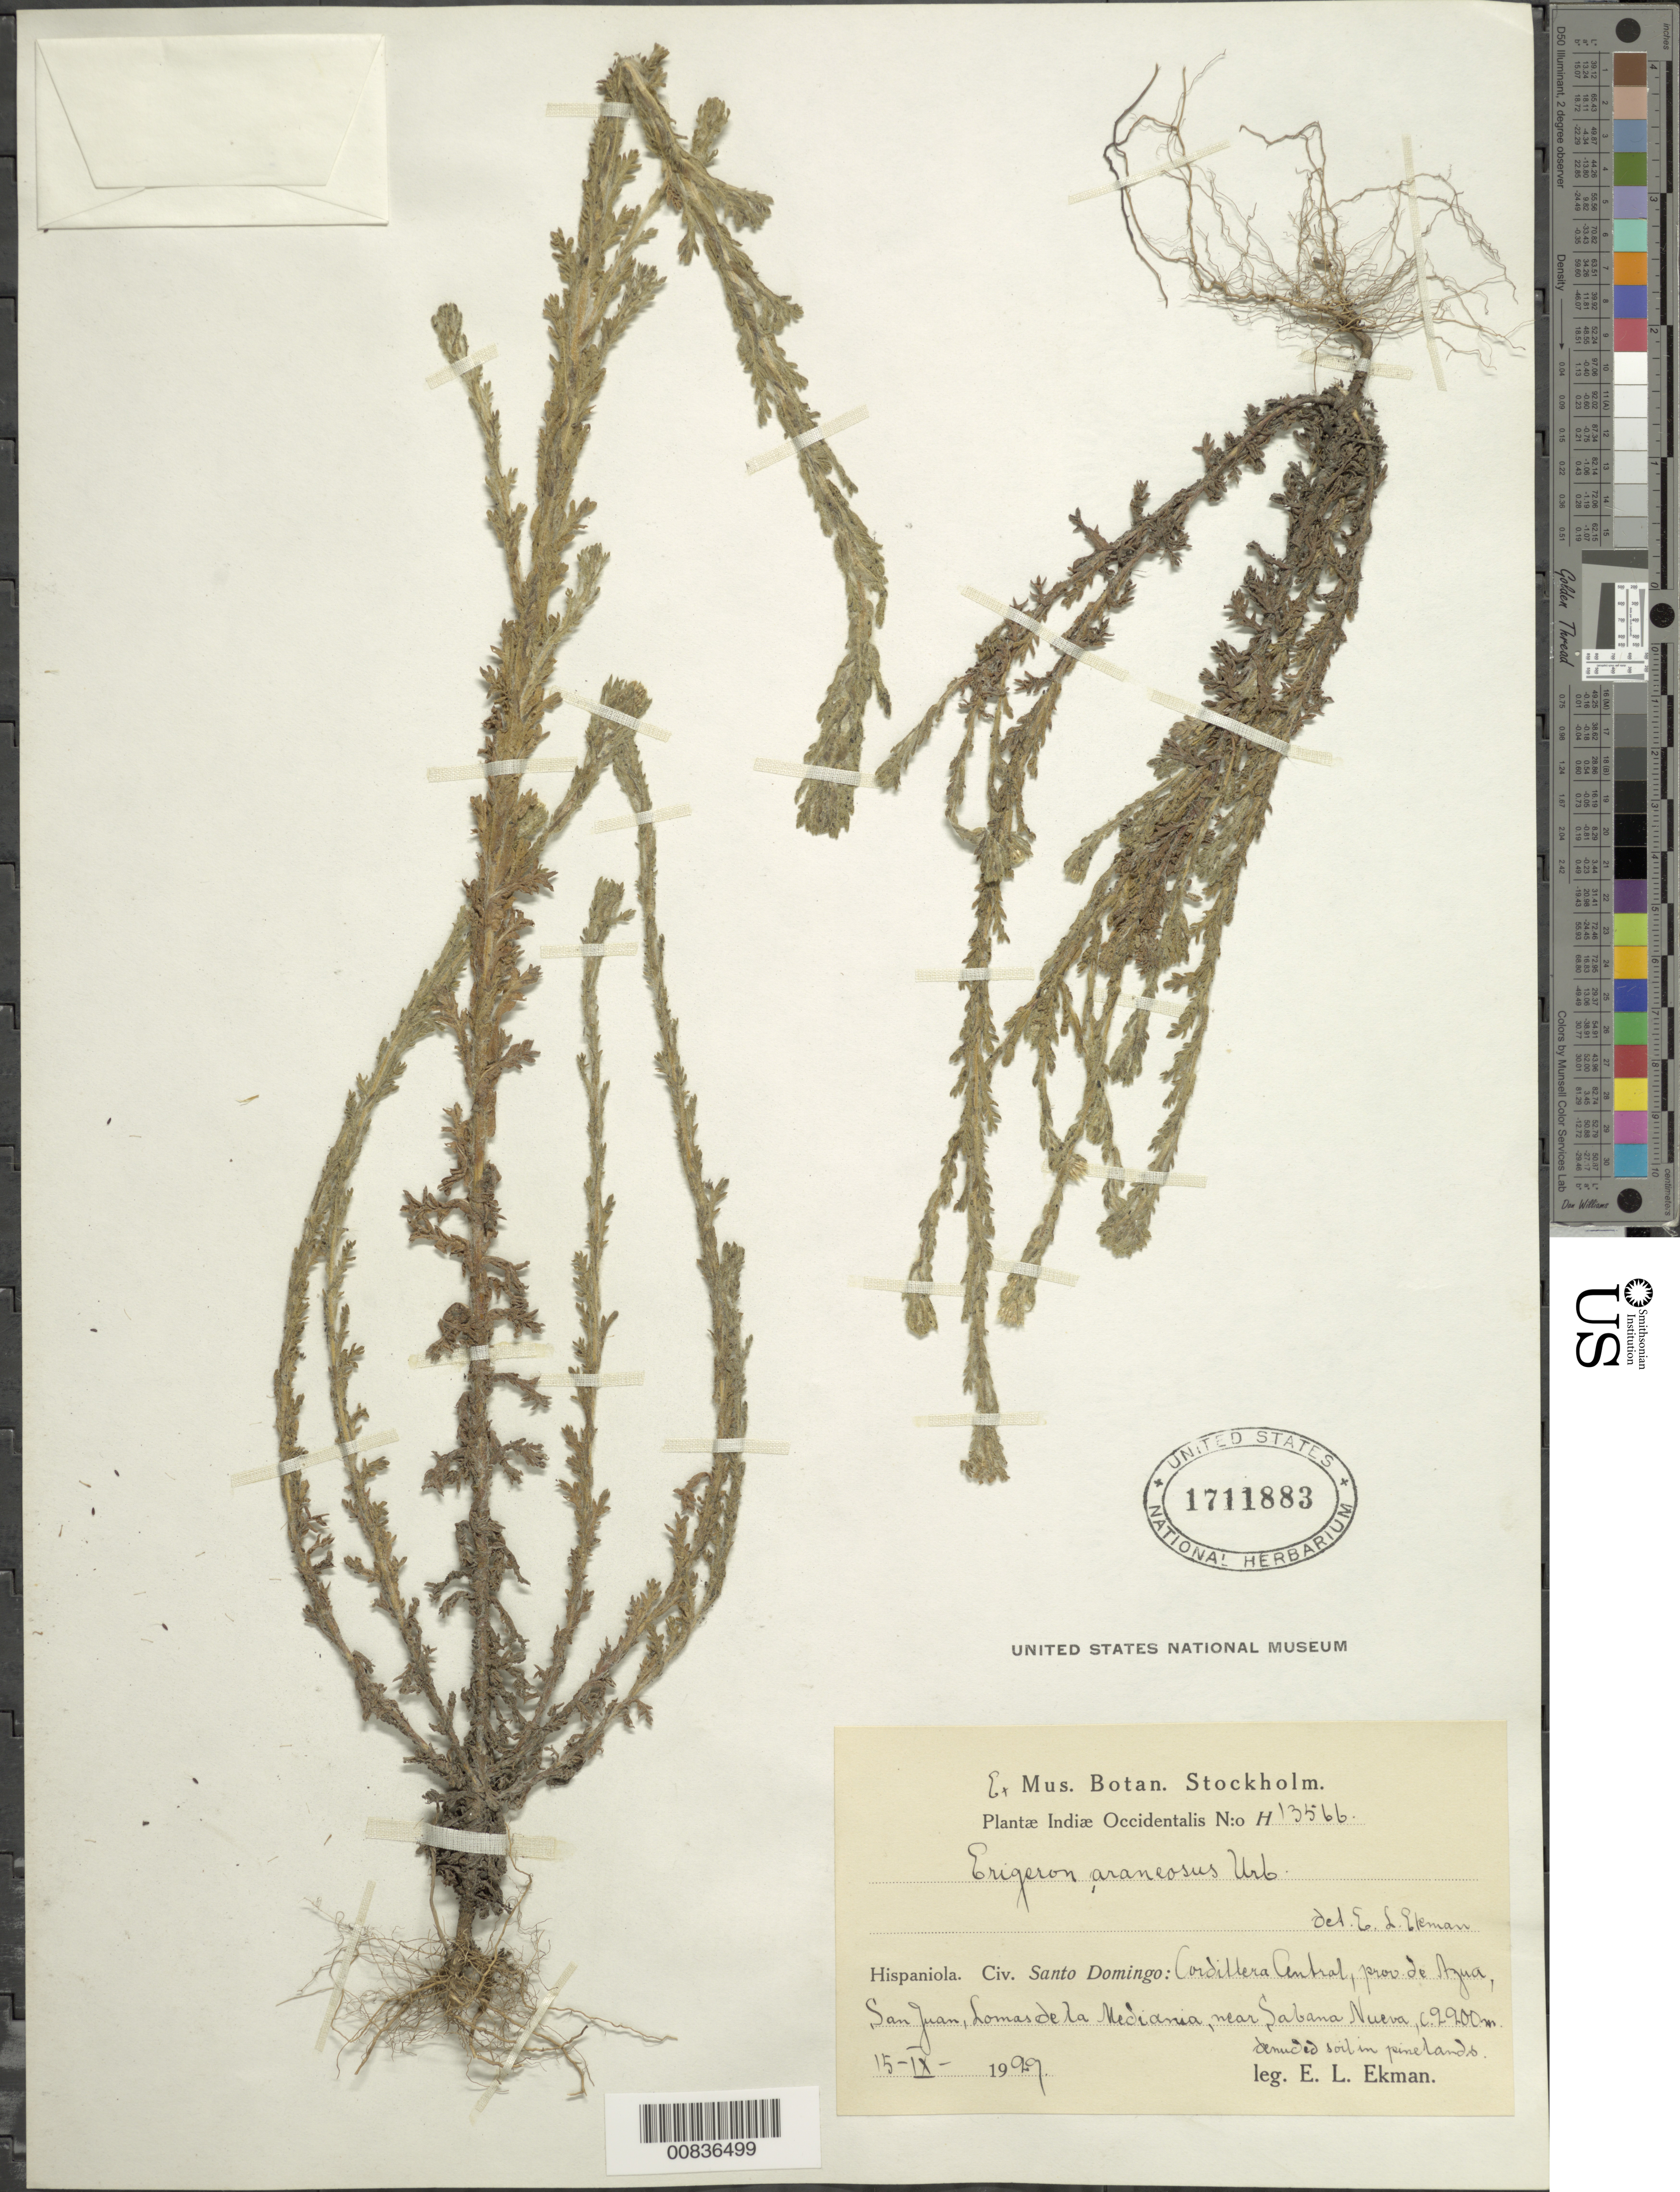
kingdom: Plantae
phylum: Tracheophyta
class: Magnoliopsida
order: Asterales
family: Asteraceae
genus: Conyza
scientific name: Conyza arenosa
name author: Cronq.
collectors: E. L. Ekman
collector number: H 13566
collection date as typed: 15 Sep 1929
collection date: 1929-09-15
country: Dominican Republic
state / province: Azua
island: Hispaniola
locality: Cordillera Central, San Juan, Lomas de la Mediania, near Sabana Nueva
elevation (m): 2200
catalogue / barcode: US 1711883